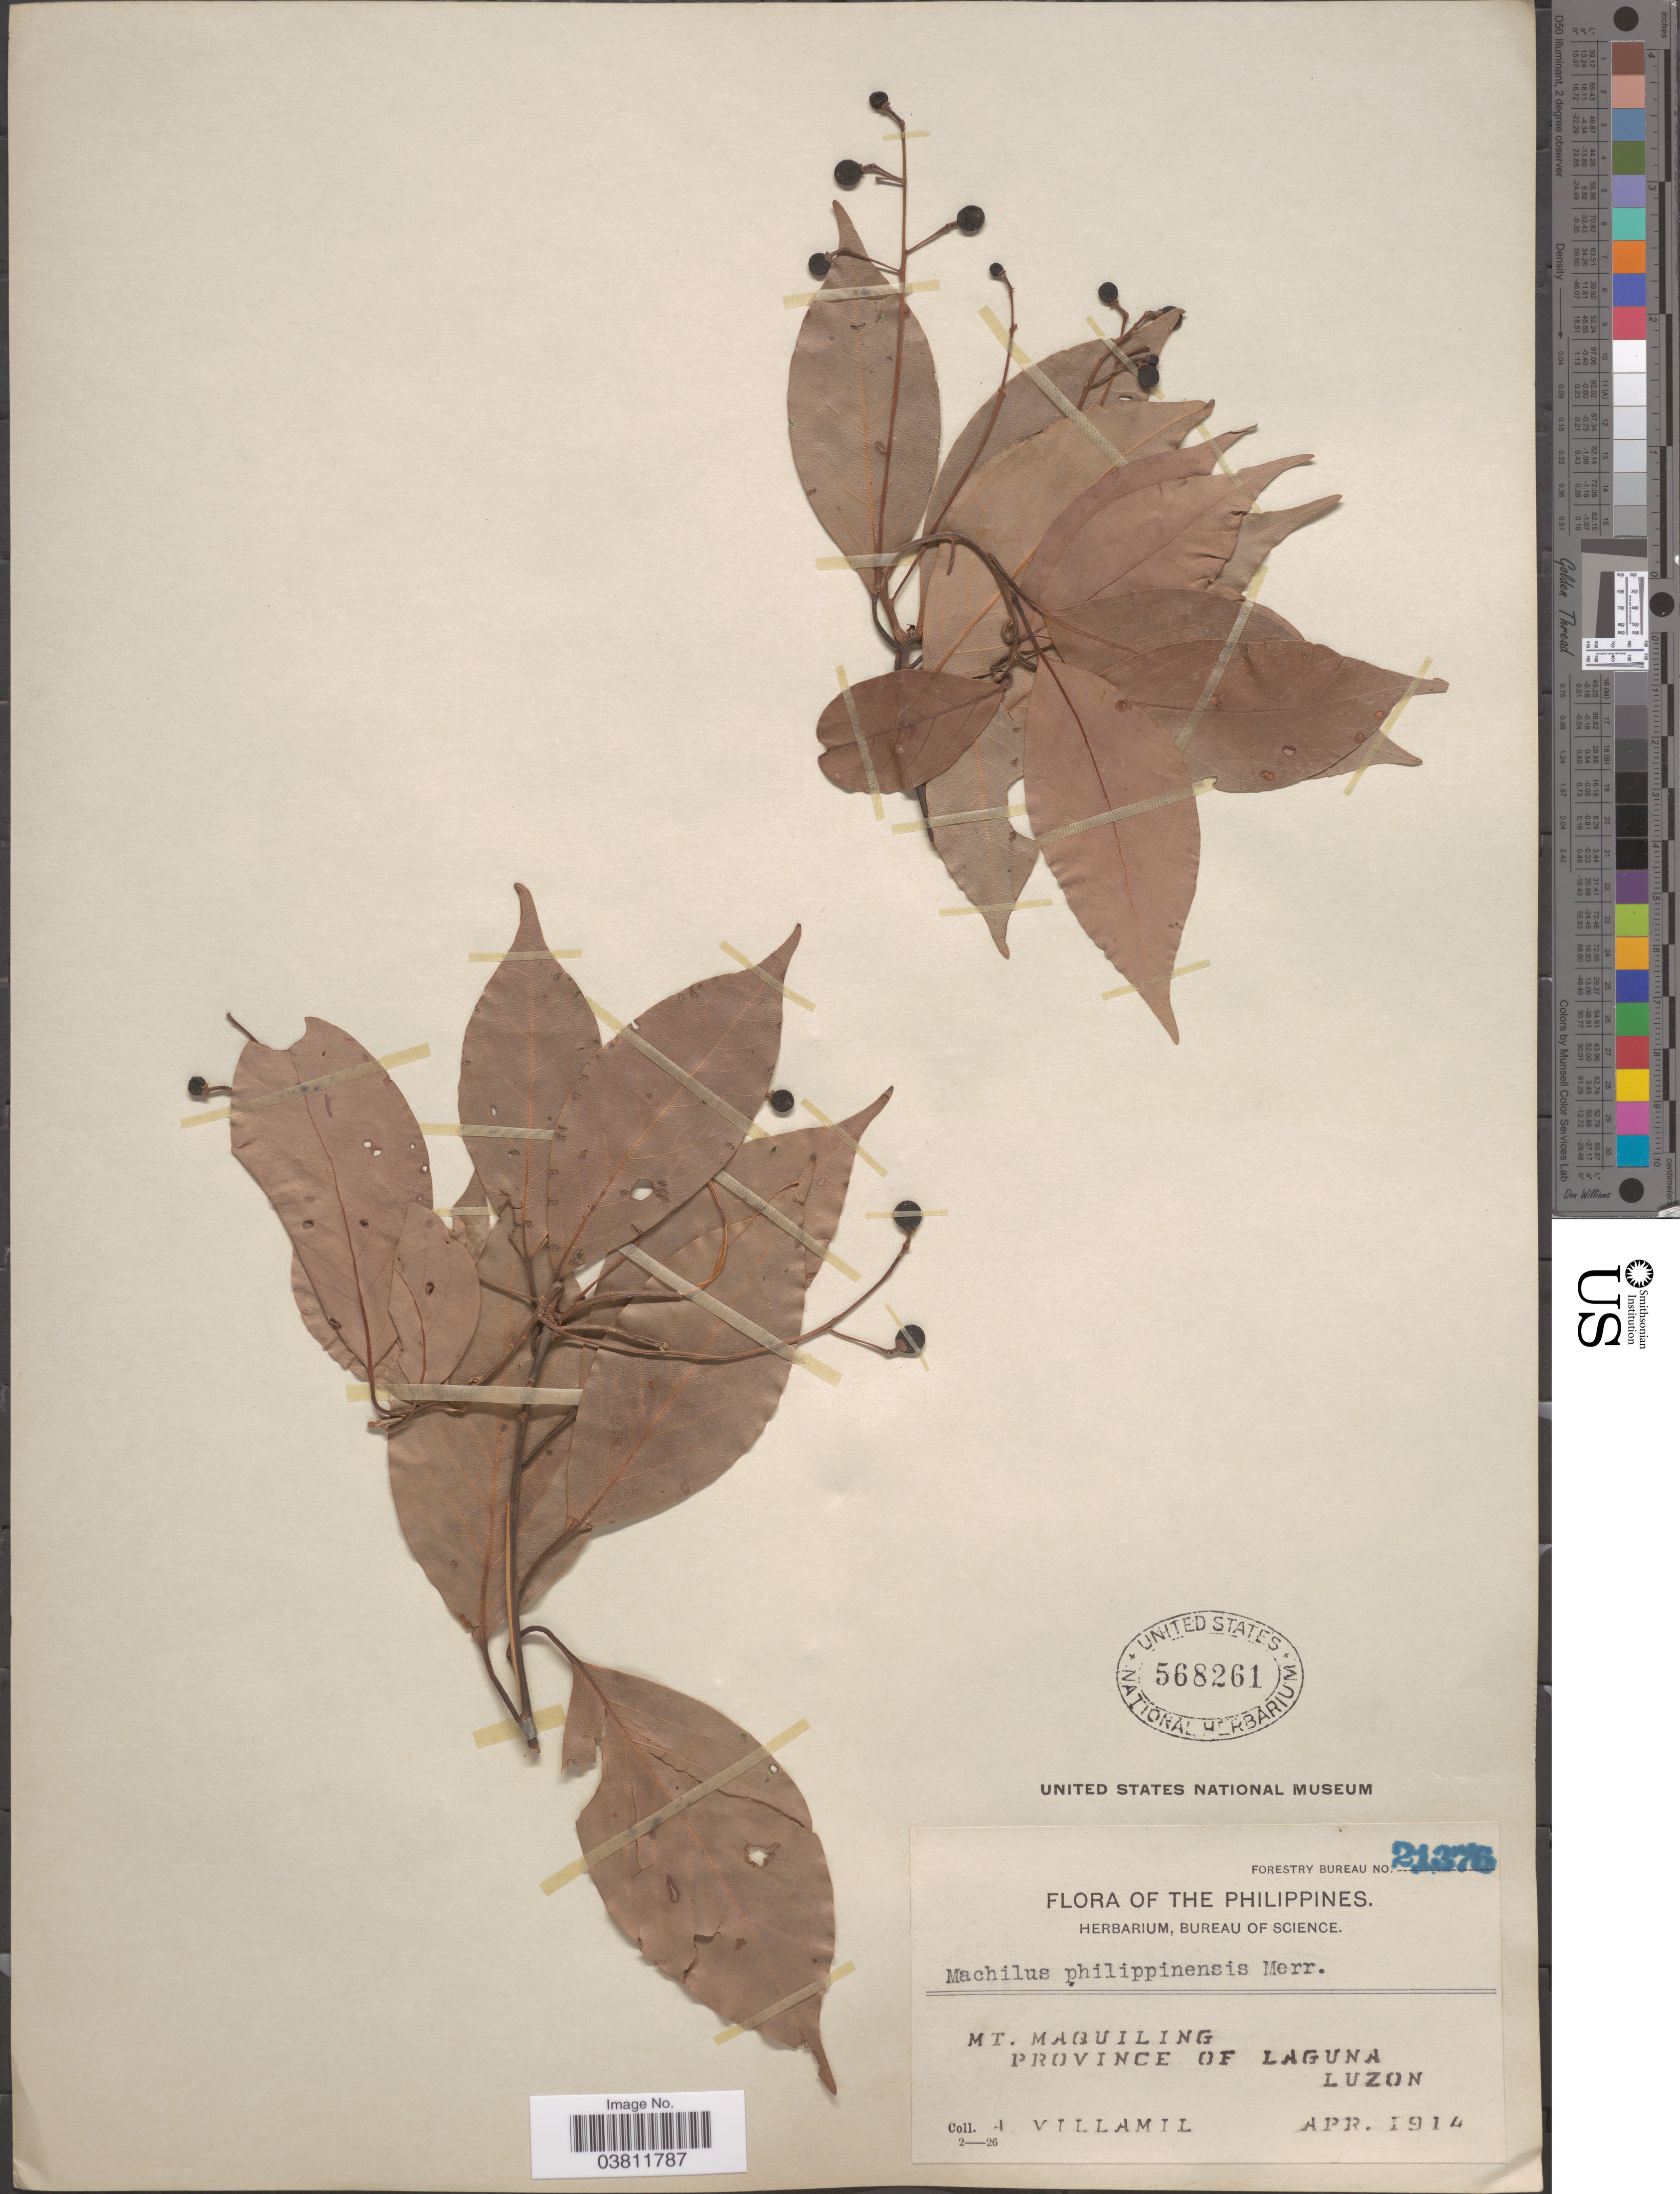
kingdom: Plantae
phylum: Tracheophyta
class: Magnoliopsida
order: Laurales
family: Lauraceae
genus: Machilus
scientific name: Machilus philippinensis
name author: Merr.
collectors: A. Villamil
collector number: Forestry Bureau 21376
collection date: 1914-04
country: Philippines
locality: Mt. Maquiling, Province of Laguna, Luzon.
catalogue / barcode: US 568261